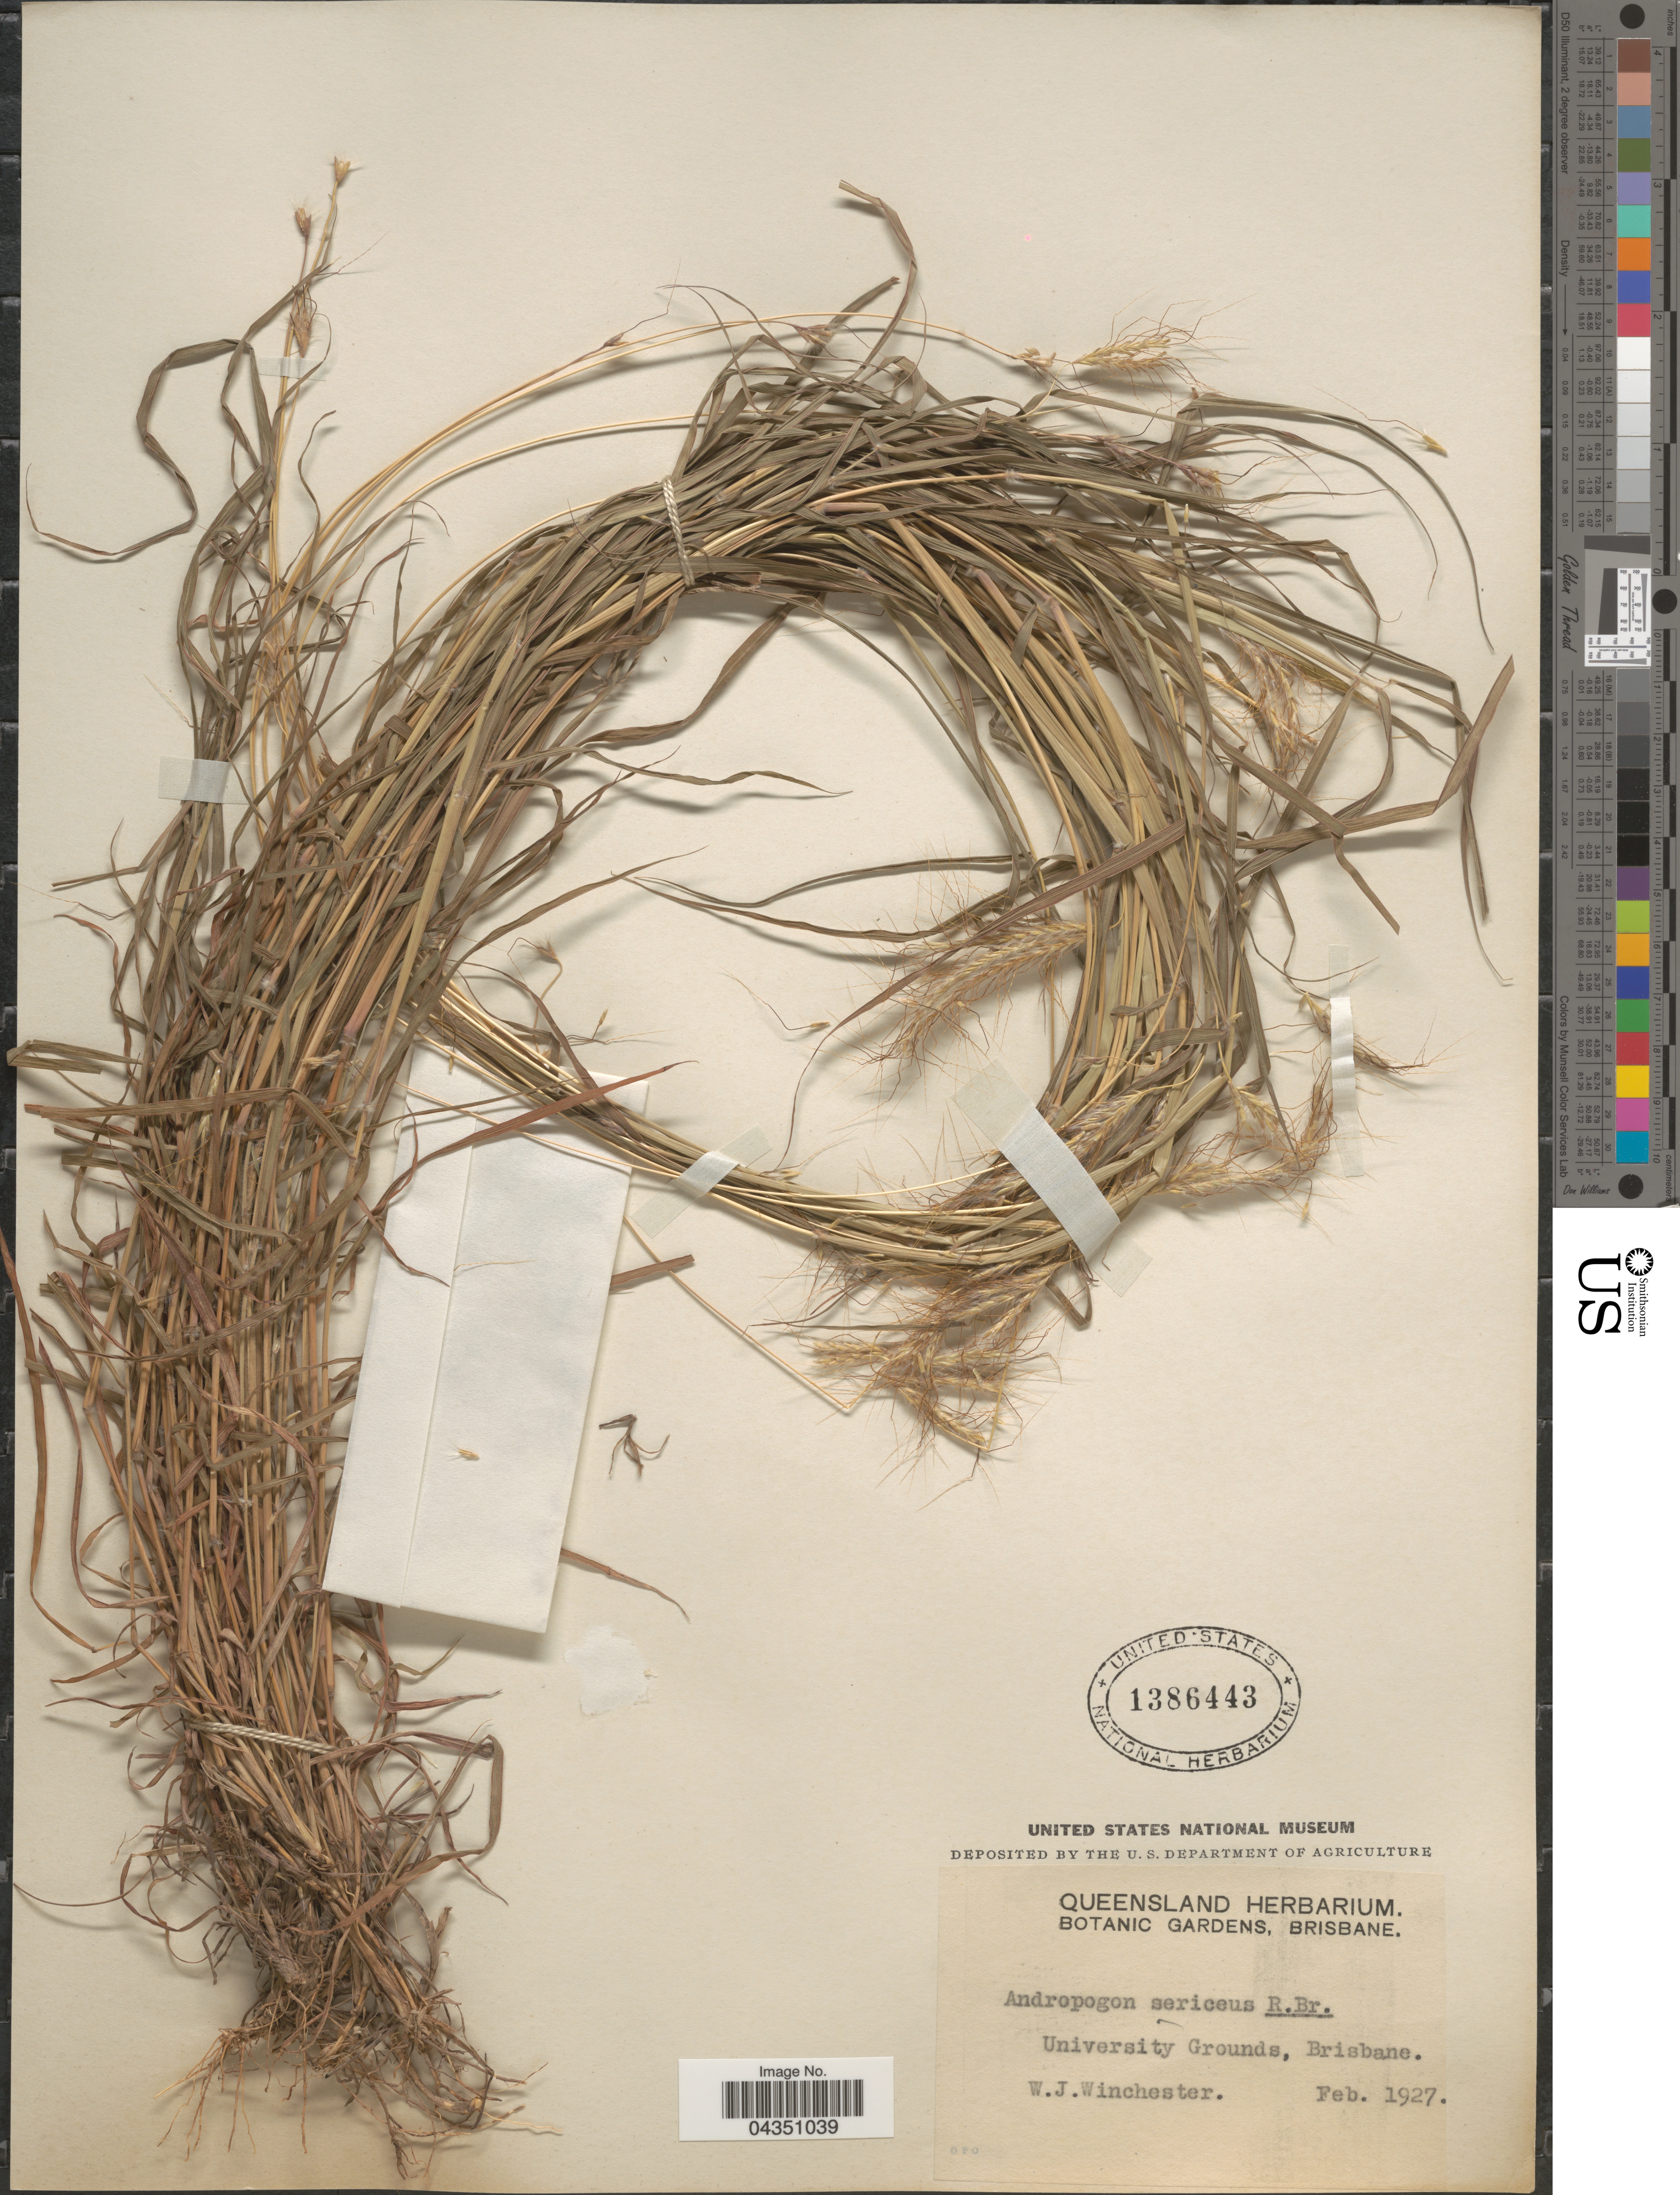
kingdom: Plantae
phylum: Tracheophyta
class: Liliopsida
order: Poales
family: Poaceae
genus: Dichanthium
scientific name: Dichanthium sericeum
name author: (R. Br.) A. Camus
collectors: W. Winchester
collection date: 1927-02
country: Australia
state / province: Queensland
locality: University Grounds, Brisbane.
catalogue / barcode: US 1386443